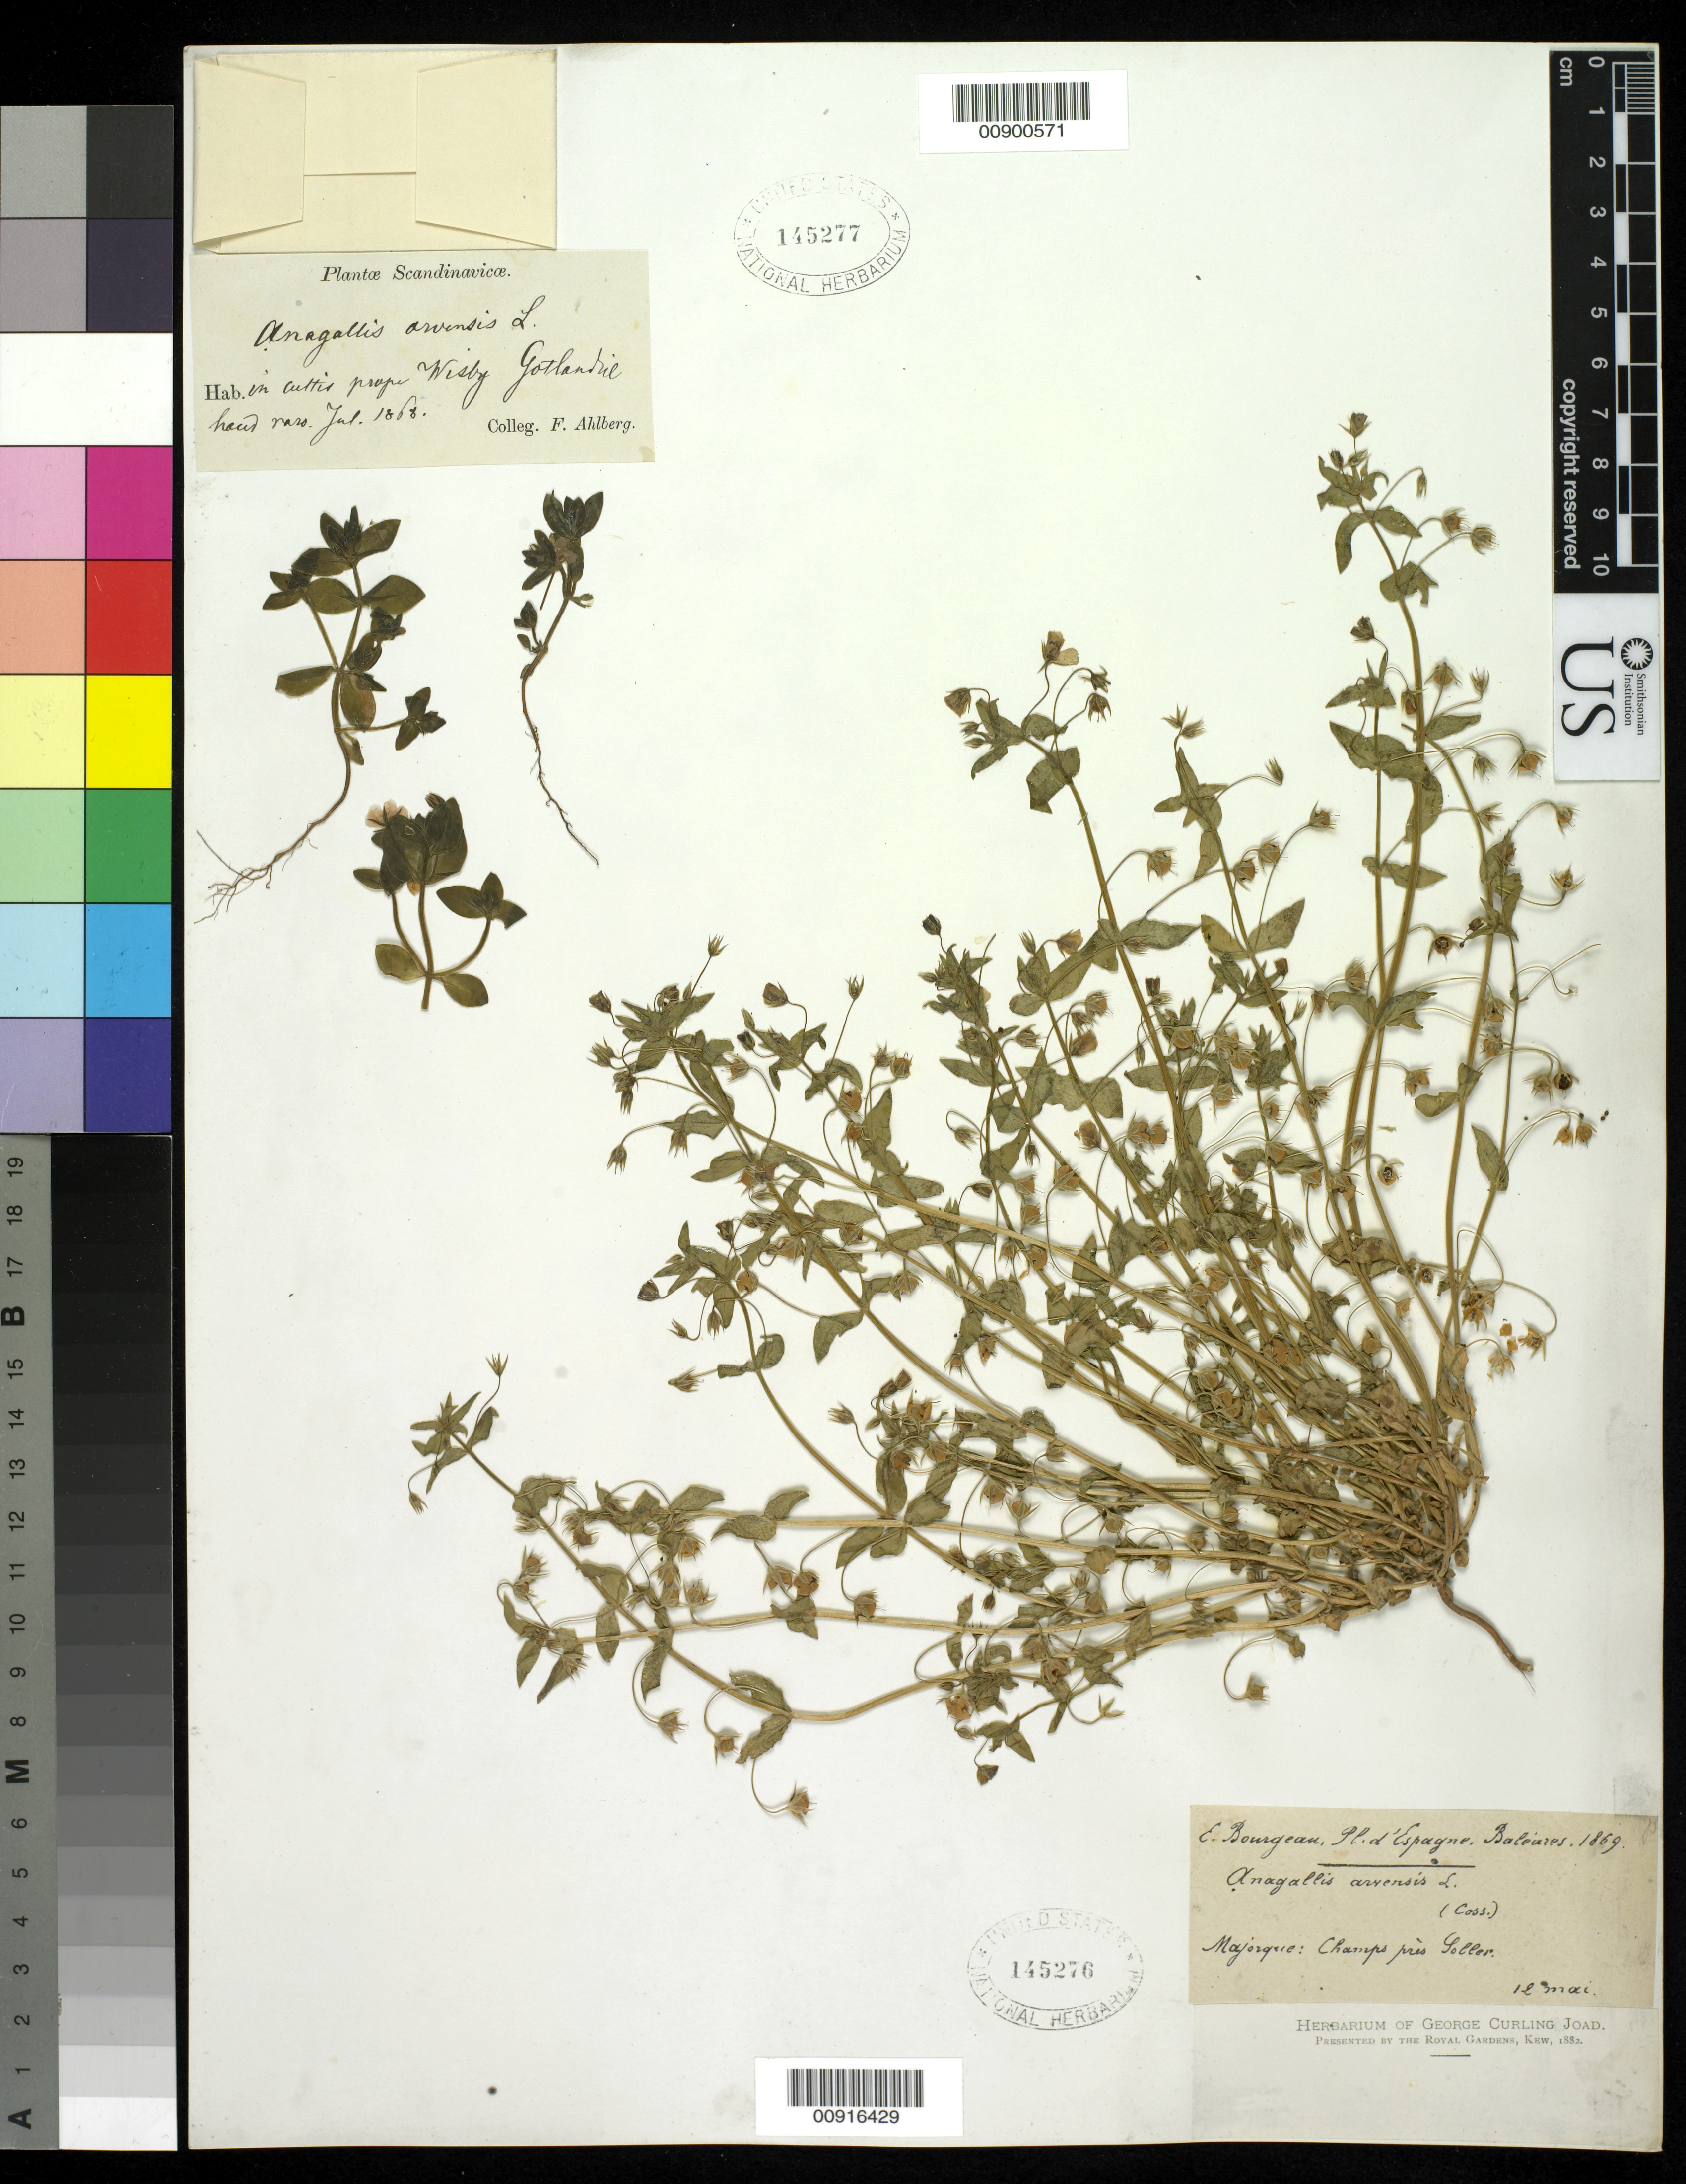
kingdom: Plantae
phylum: Tracheophyta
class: Magnoliopsida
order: Ericales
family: Primulaceae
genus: Anagallis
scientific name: Anagallis arvensis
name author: L.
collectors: E. Bourgeau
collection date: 1869-05-12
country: Spain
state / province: Islas Baleares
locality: Majorique: Champs pres Soller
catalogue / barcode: US 145276